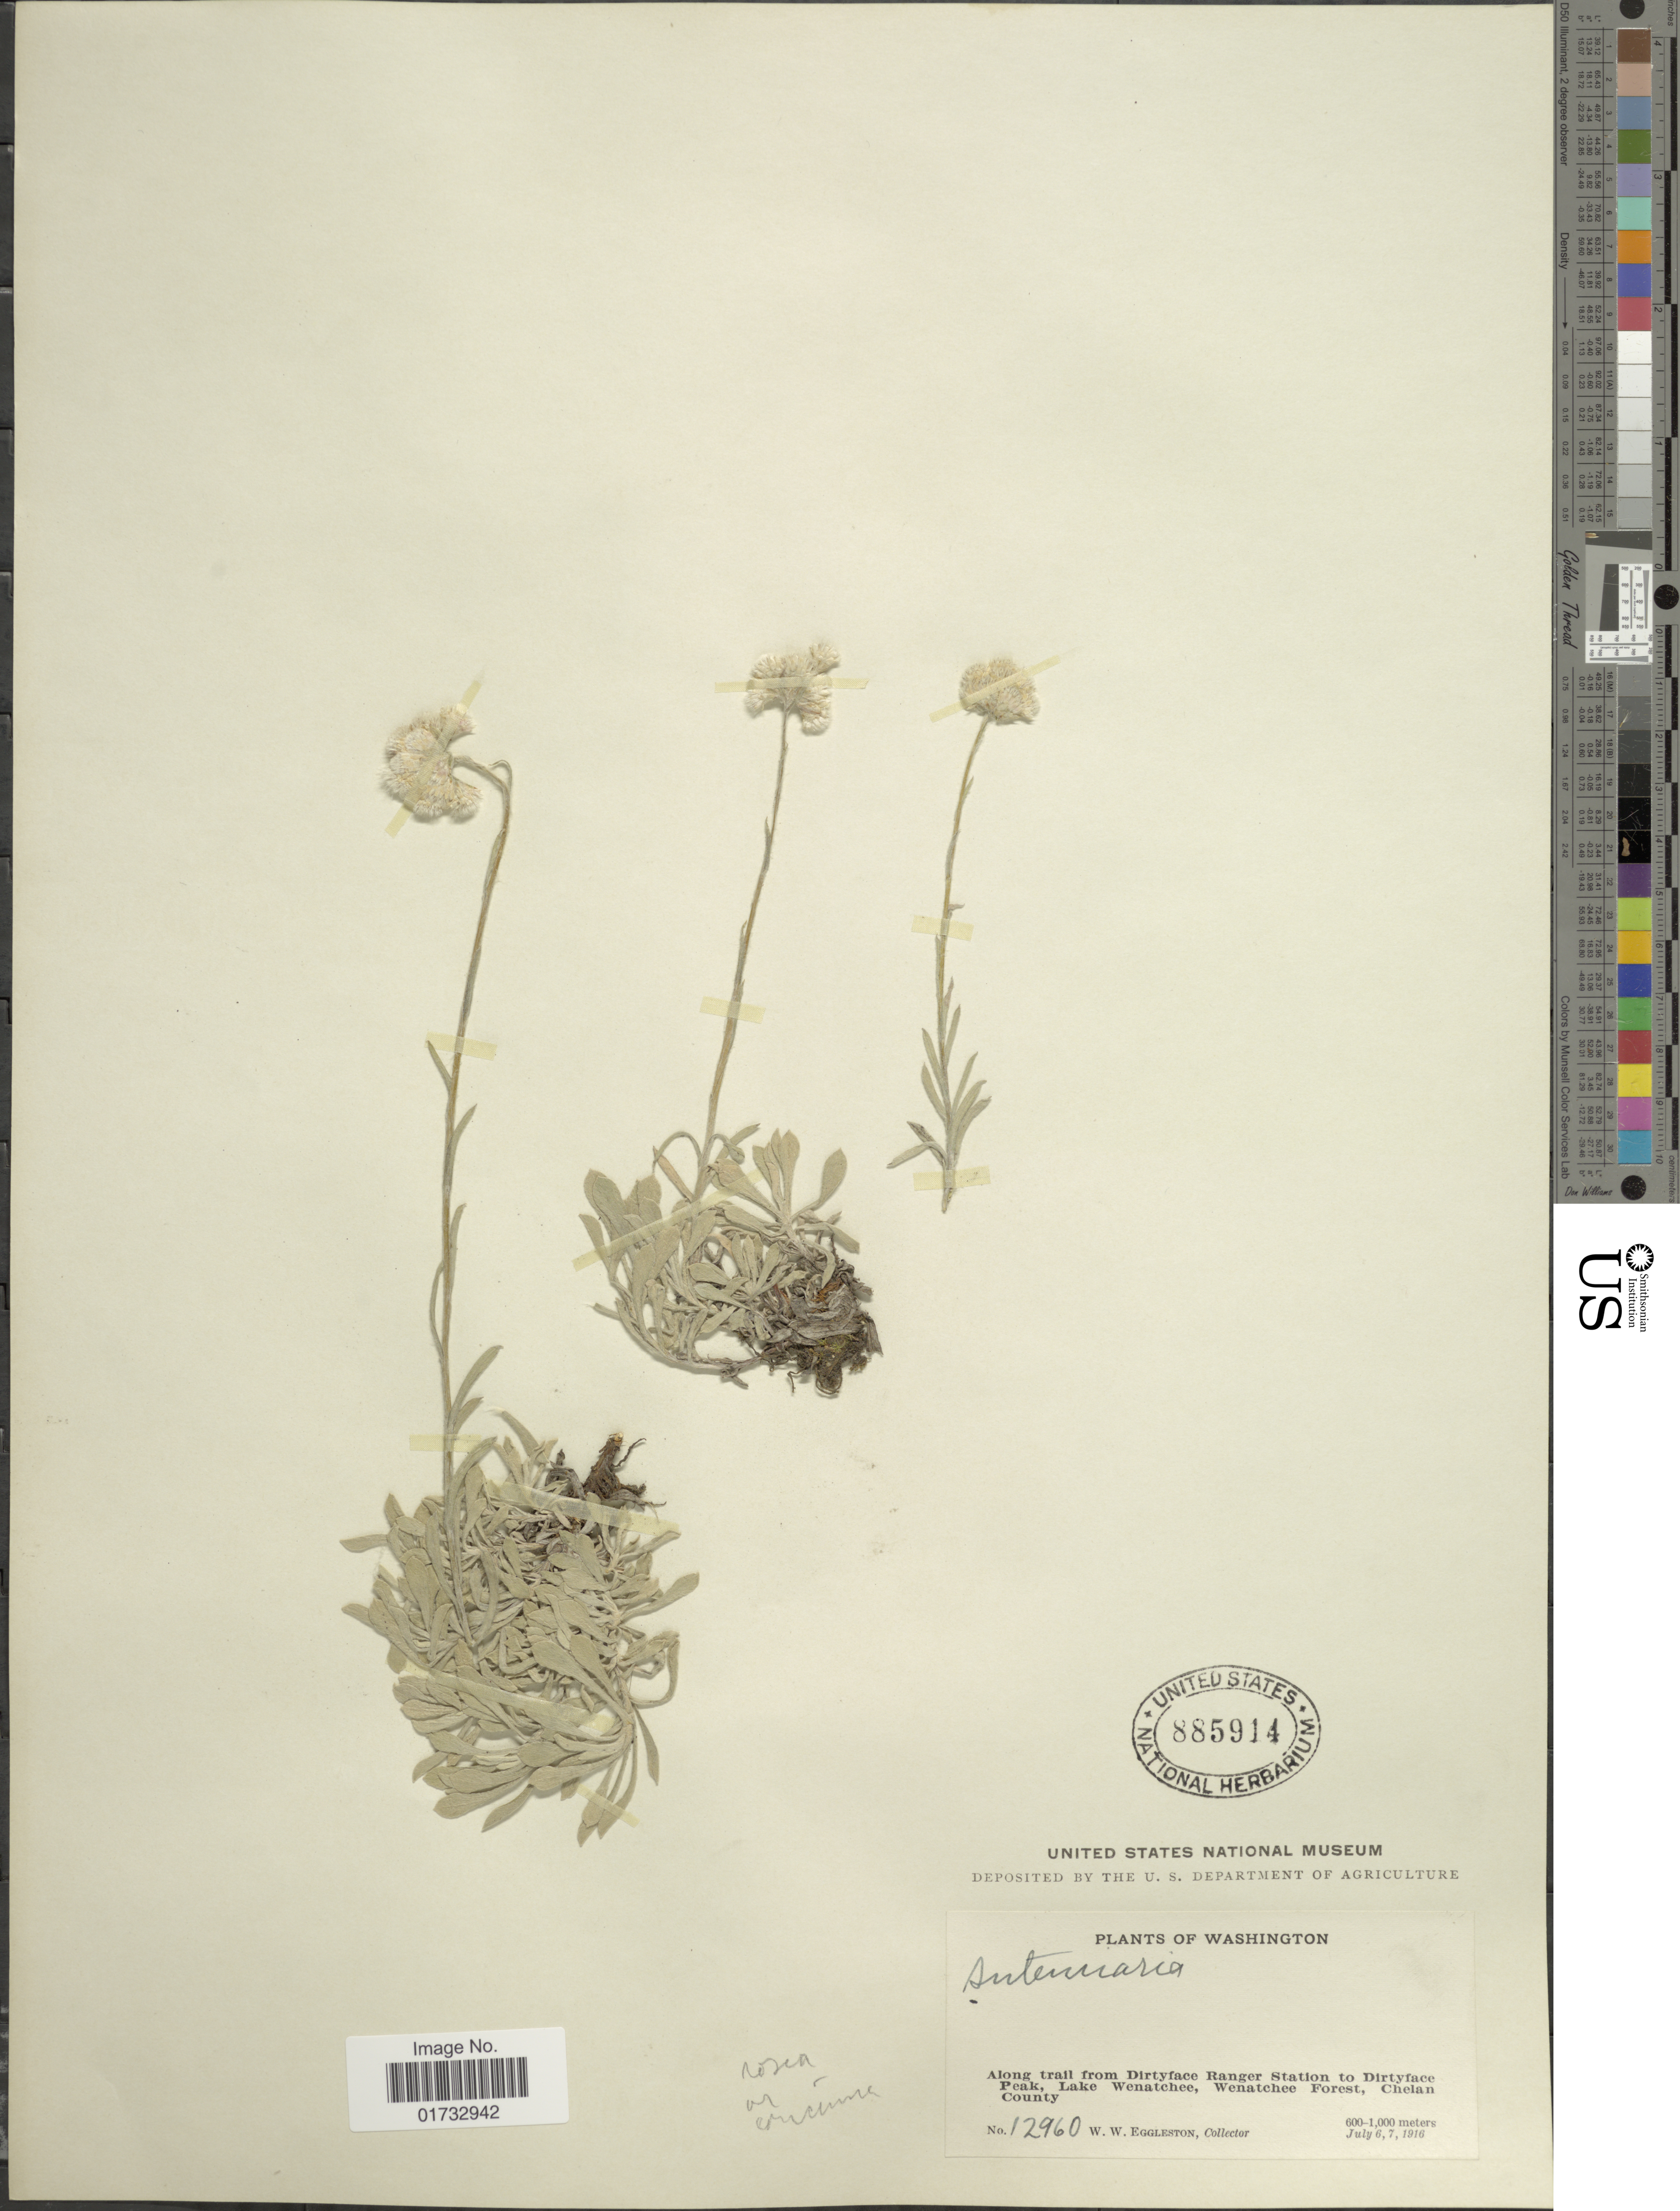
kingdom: Plantae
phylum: Tracheophyta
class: Magnoliopsida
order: Asterales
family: Asteraceae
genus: Antennaria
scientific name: Antennaria rosea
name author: Greene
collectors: W. W. Eggleston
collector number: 12960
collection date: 1916-07-06/1916-07-07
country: United States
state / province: Washington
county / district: Chelan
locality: Along trail from Dirtyface Ranger Station to Dirtface Peak, Lake Wenatchee, Wenatchee Forest, Chelan County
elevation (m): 600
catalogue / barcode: US 885914